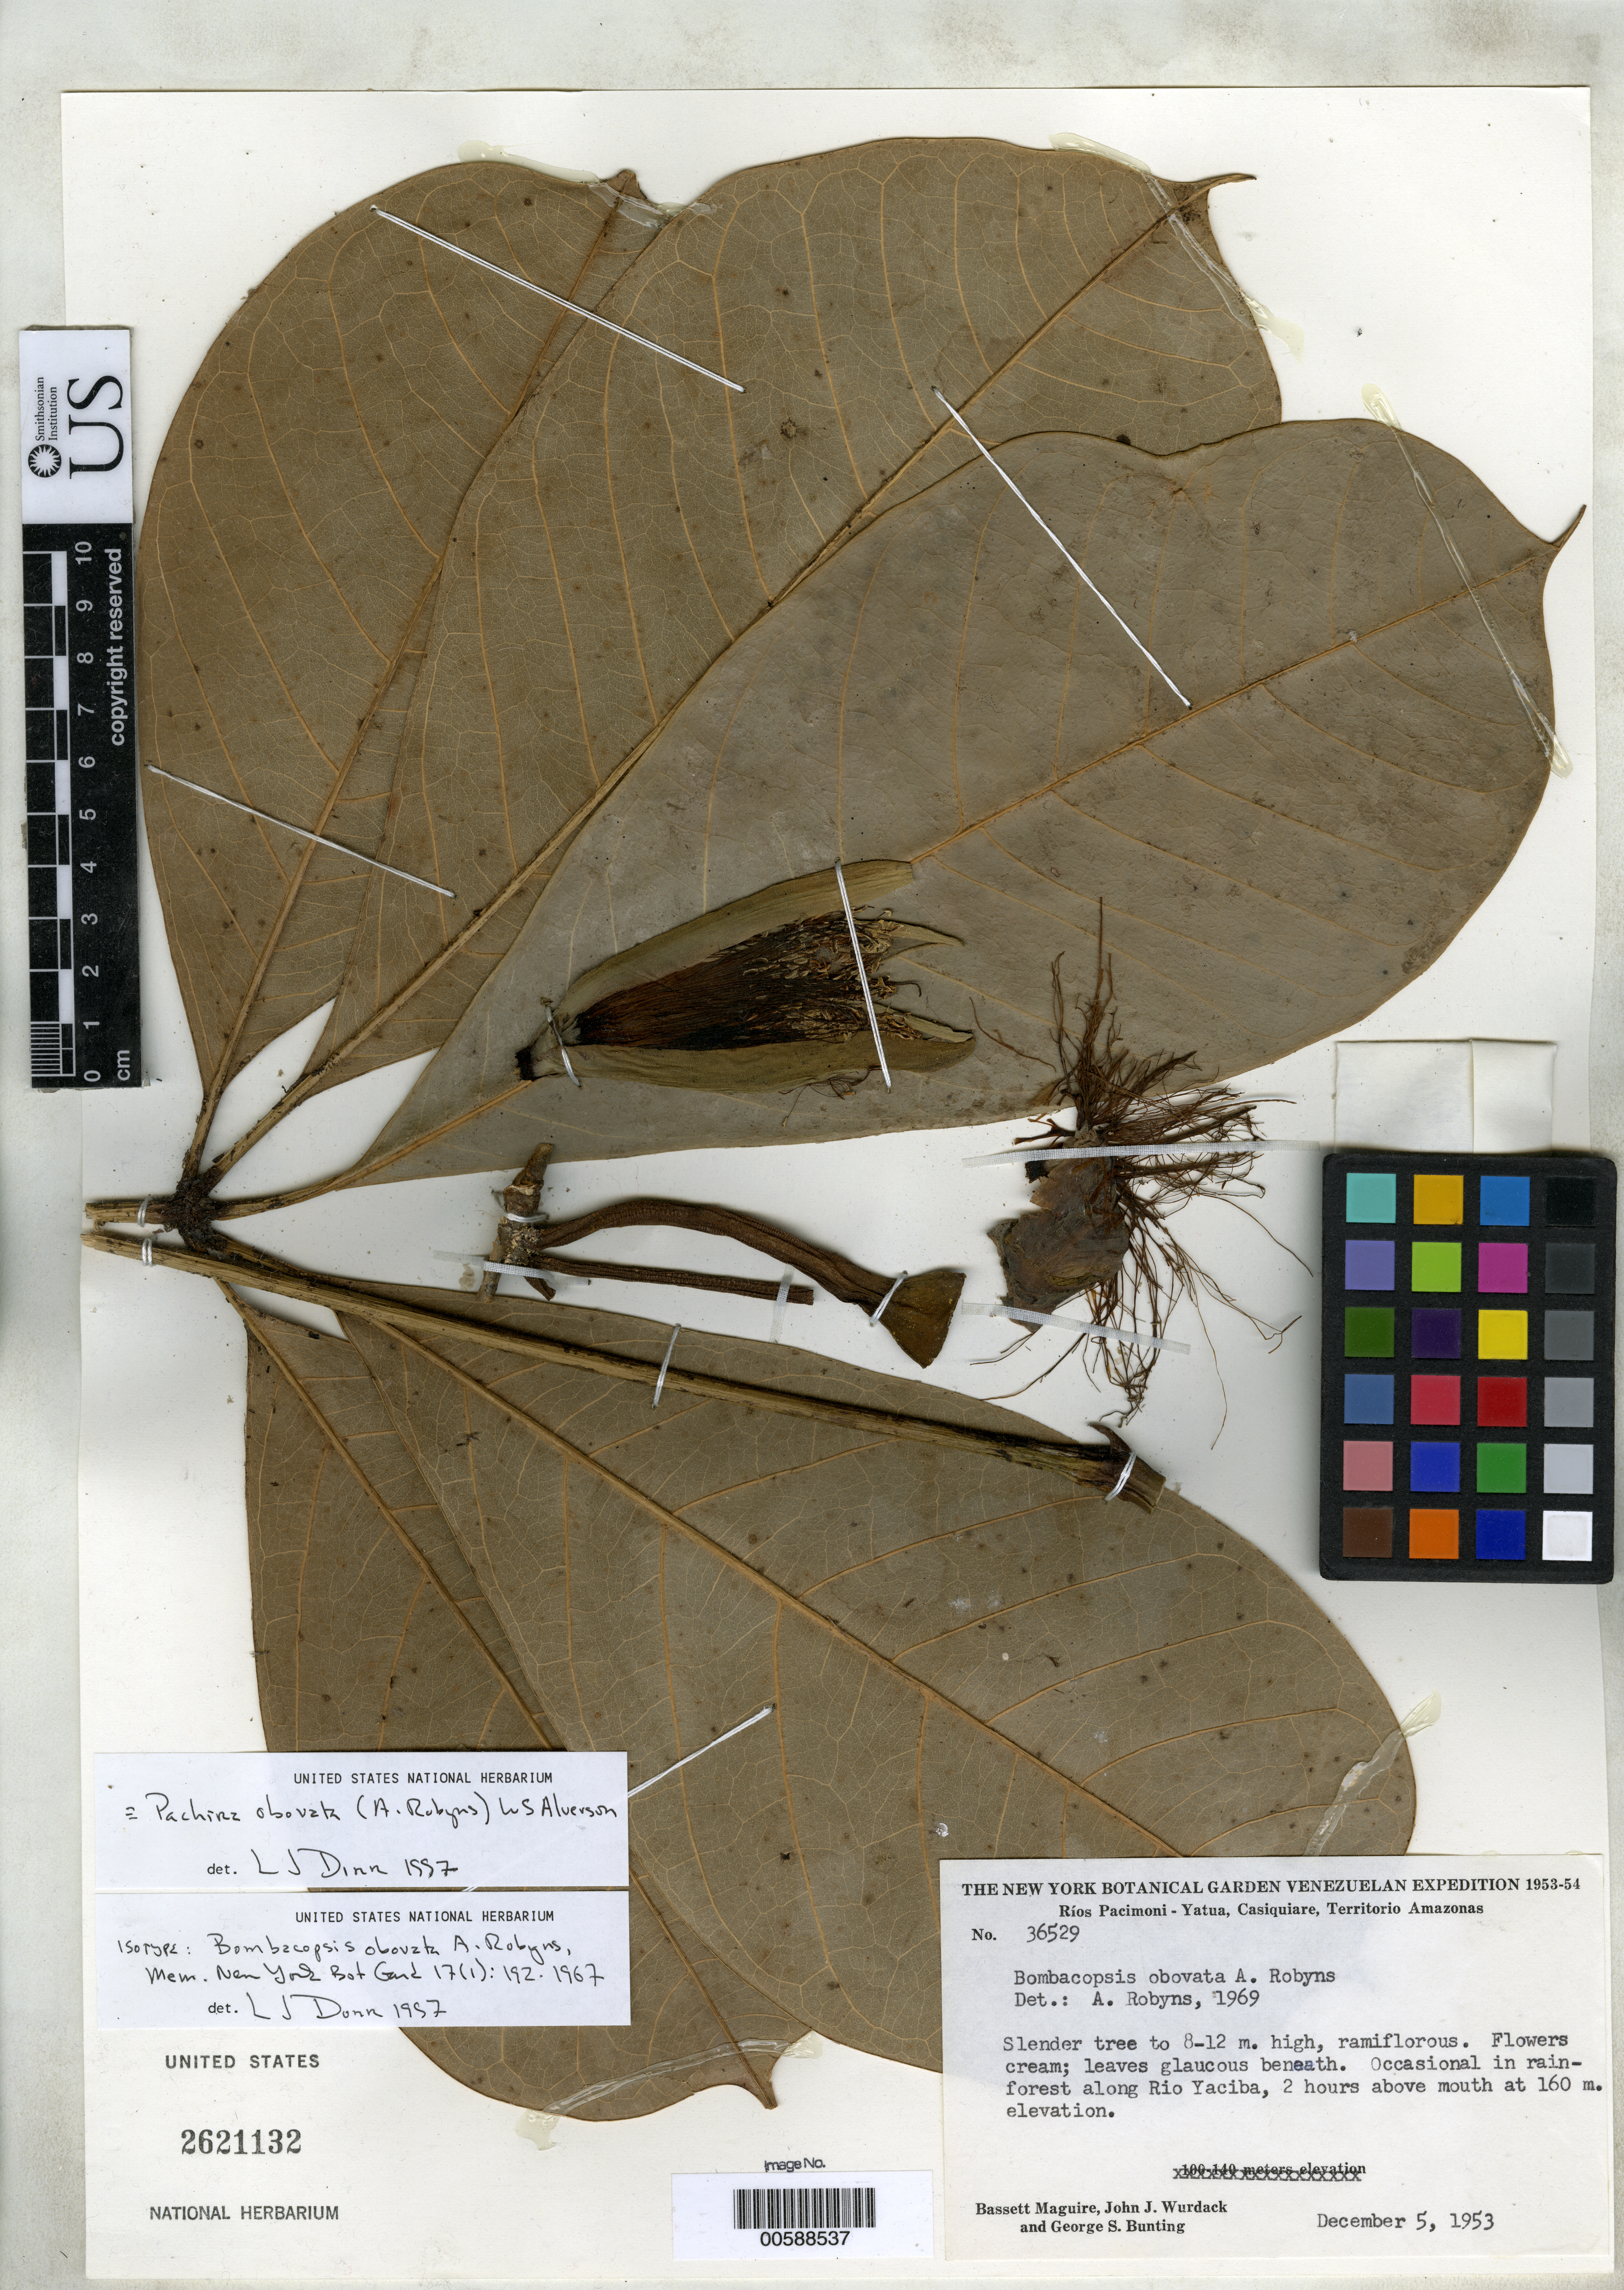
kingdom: Plantae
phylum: Tracheophyta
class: Magnoliopsida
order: Malvales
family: Malvaceae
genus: Bombacopsis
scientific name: Bombacopsis obovata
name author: A. Robyns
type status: Isotype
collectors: B. Maguire, J. J. Wurdack & G. S. Bunting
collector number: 36529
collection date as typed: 05 Dec 1953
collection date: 1953-12-05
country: Venezuela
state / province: Amazonas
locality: Rio Spacimoni - Yatua Casiquiare, along Rio Yacica, 2 hours above mouth.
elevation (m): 160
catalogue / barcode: US 2621132